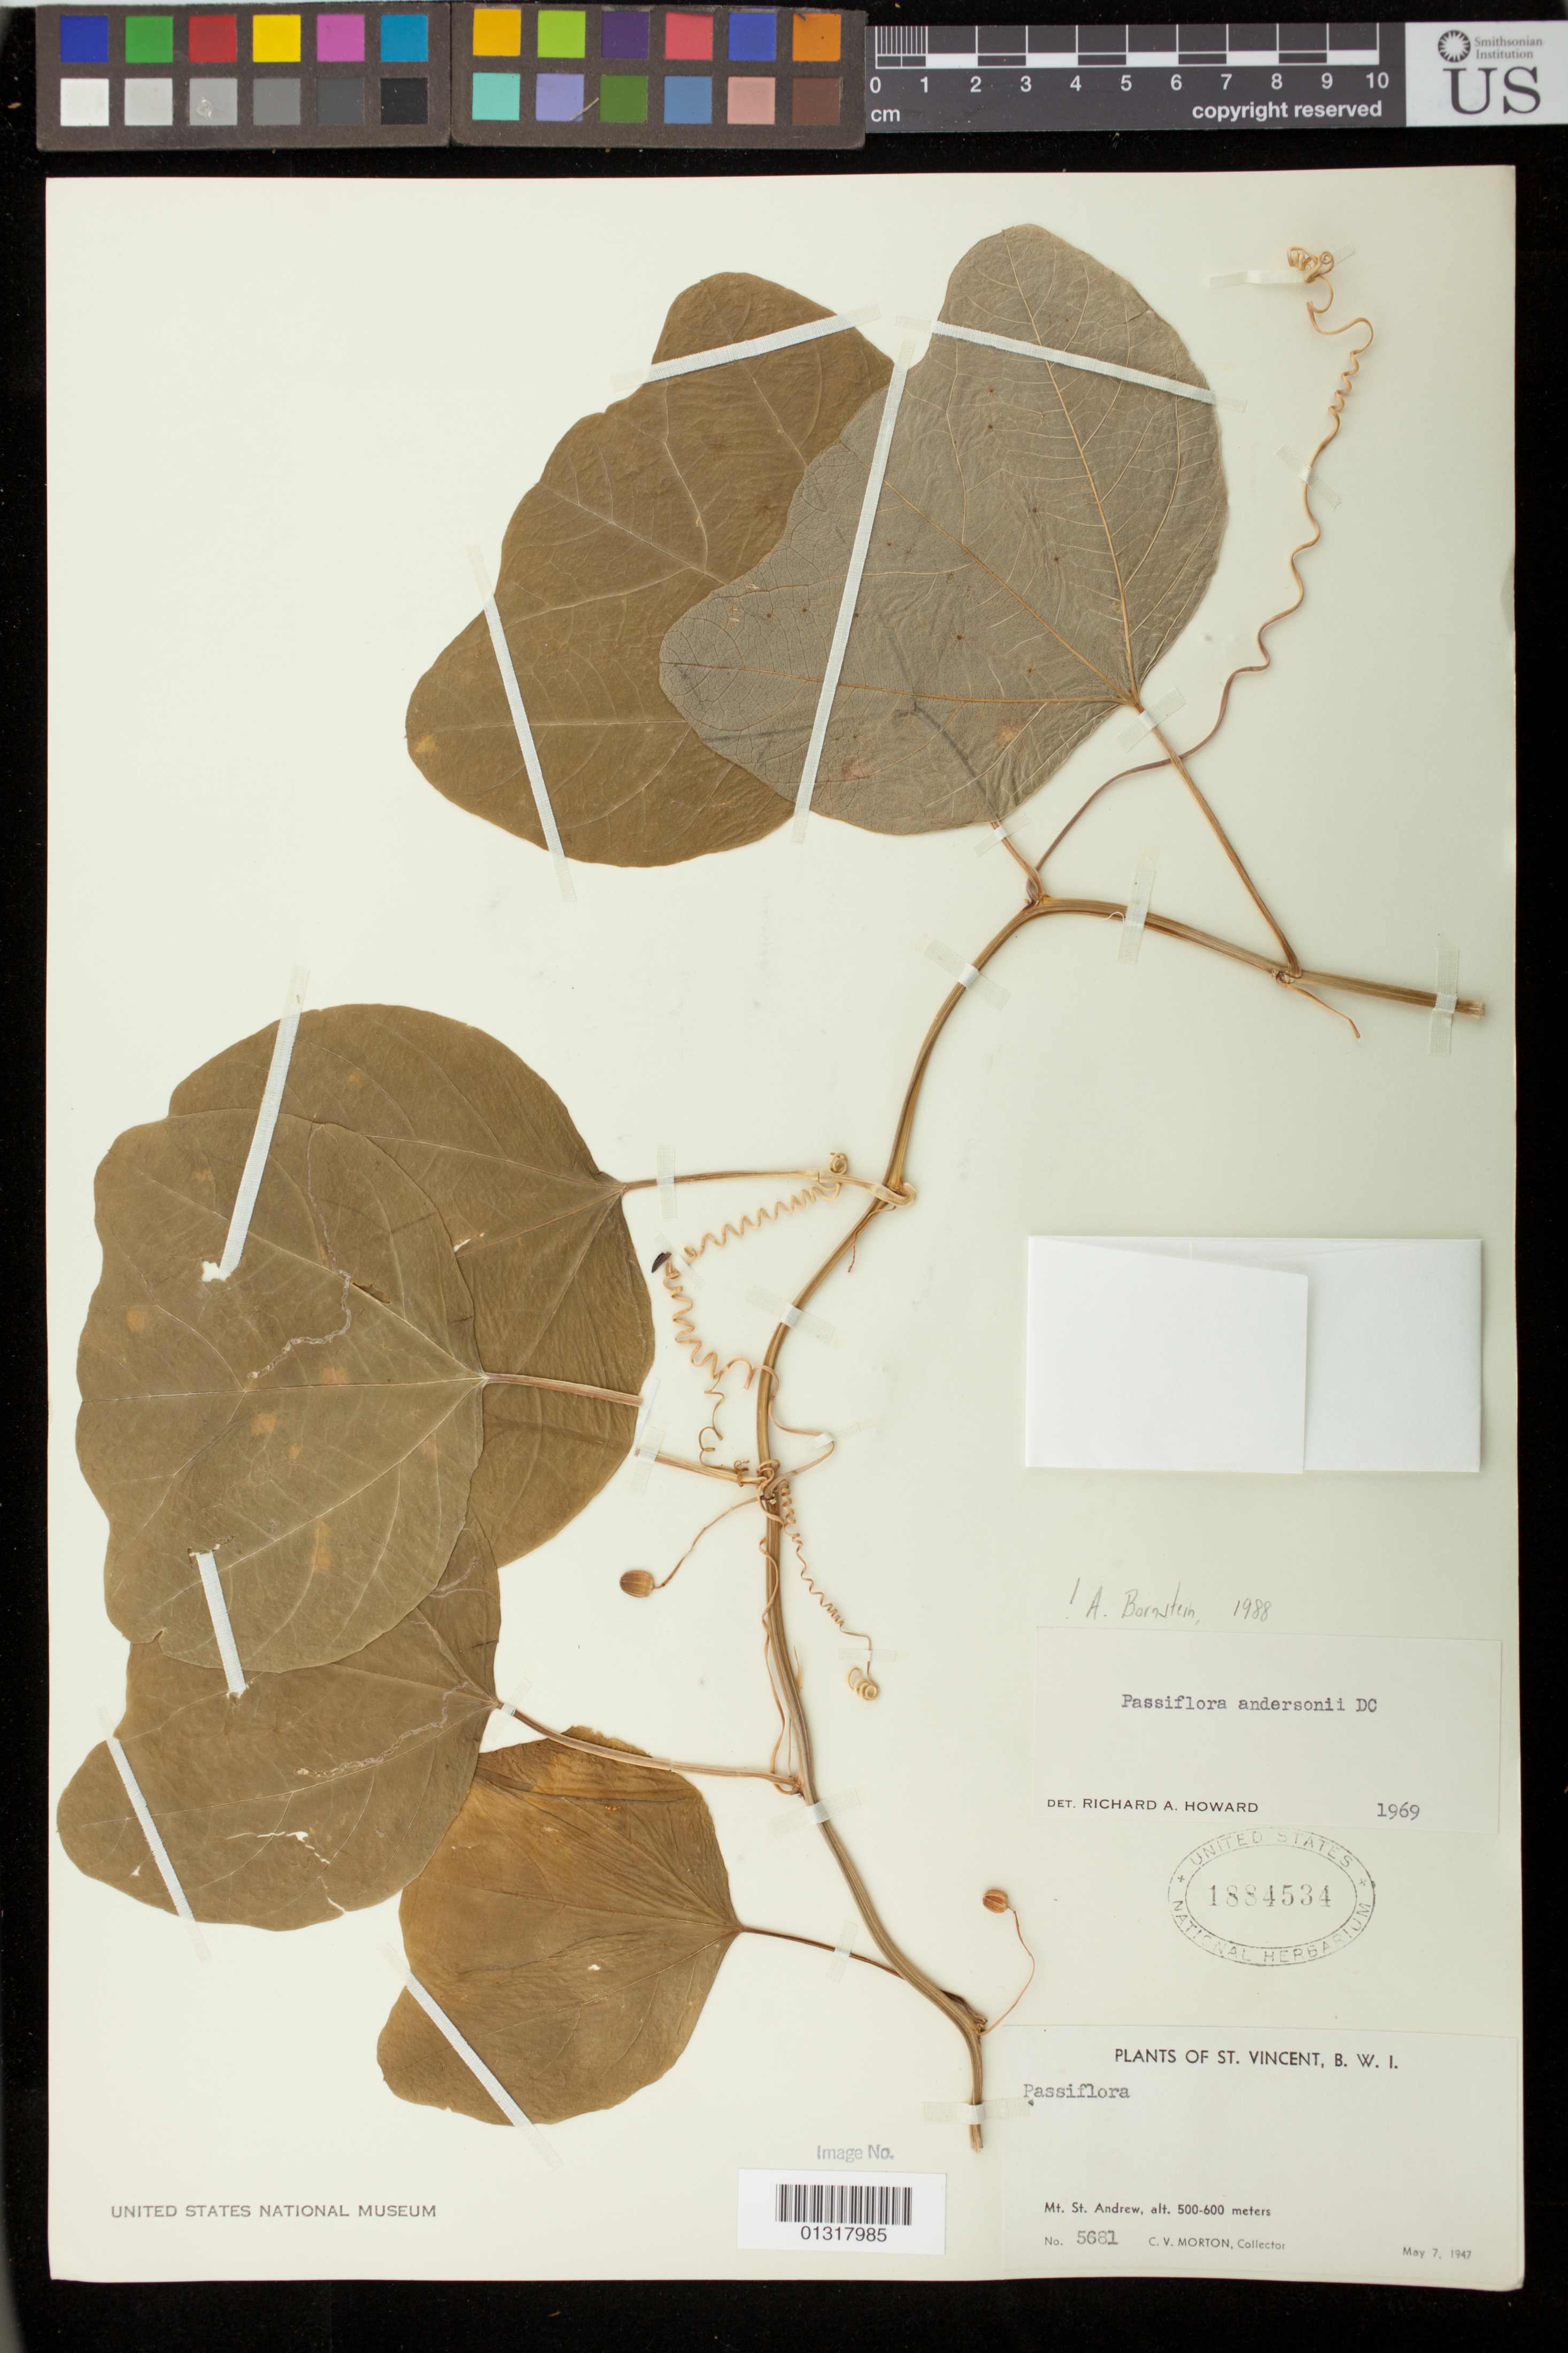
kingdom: Plantae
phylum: Tracheophyta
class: Magnoliopsida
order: Malpighiales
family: Passifloraceae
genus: Passiflora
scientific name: Passiflora andersonii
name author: DC.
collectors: C. V. Morton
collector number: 5681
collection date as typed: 07 May 1947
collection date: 1947-05-07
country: St. Vincent - Grenadines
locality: Mt. St. Andrew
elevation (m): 500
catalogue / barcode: US 1884534